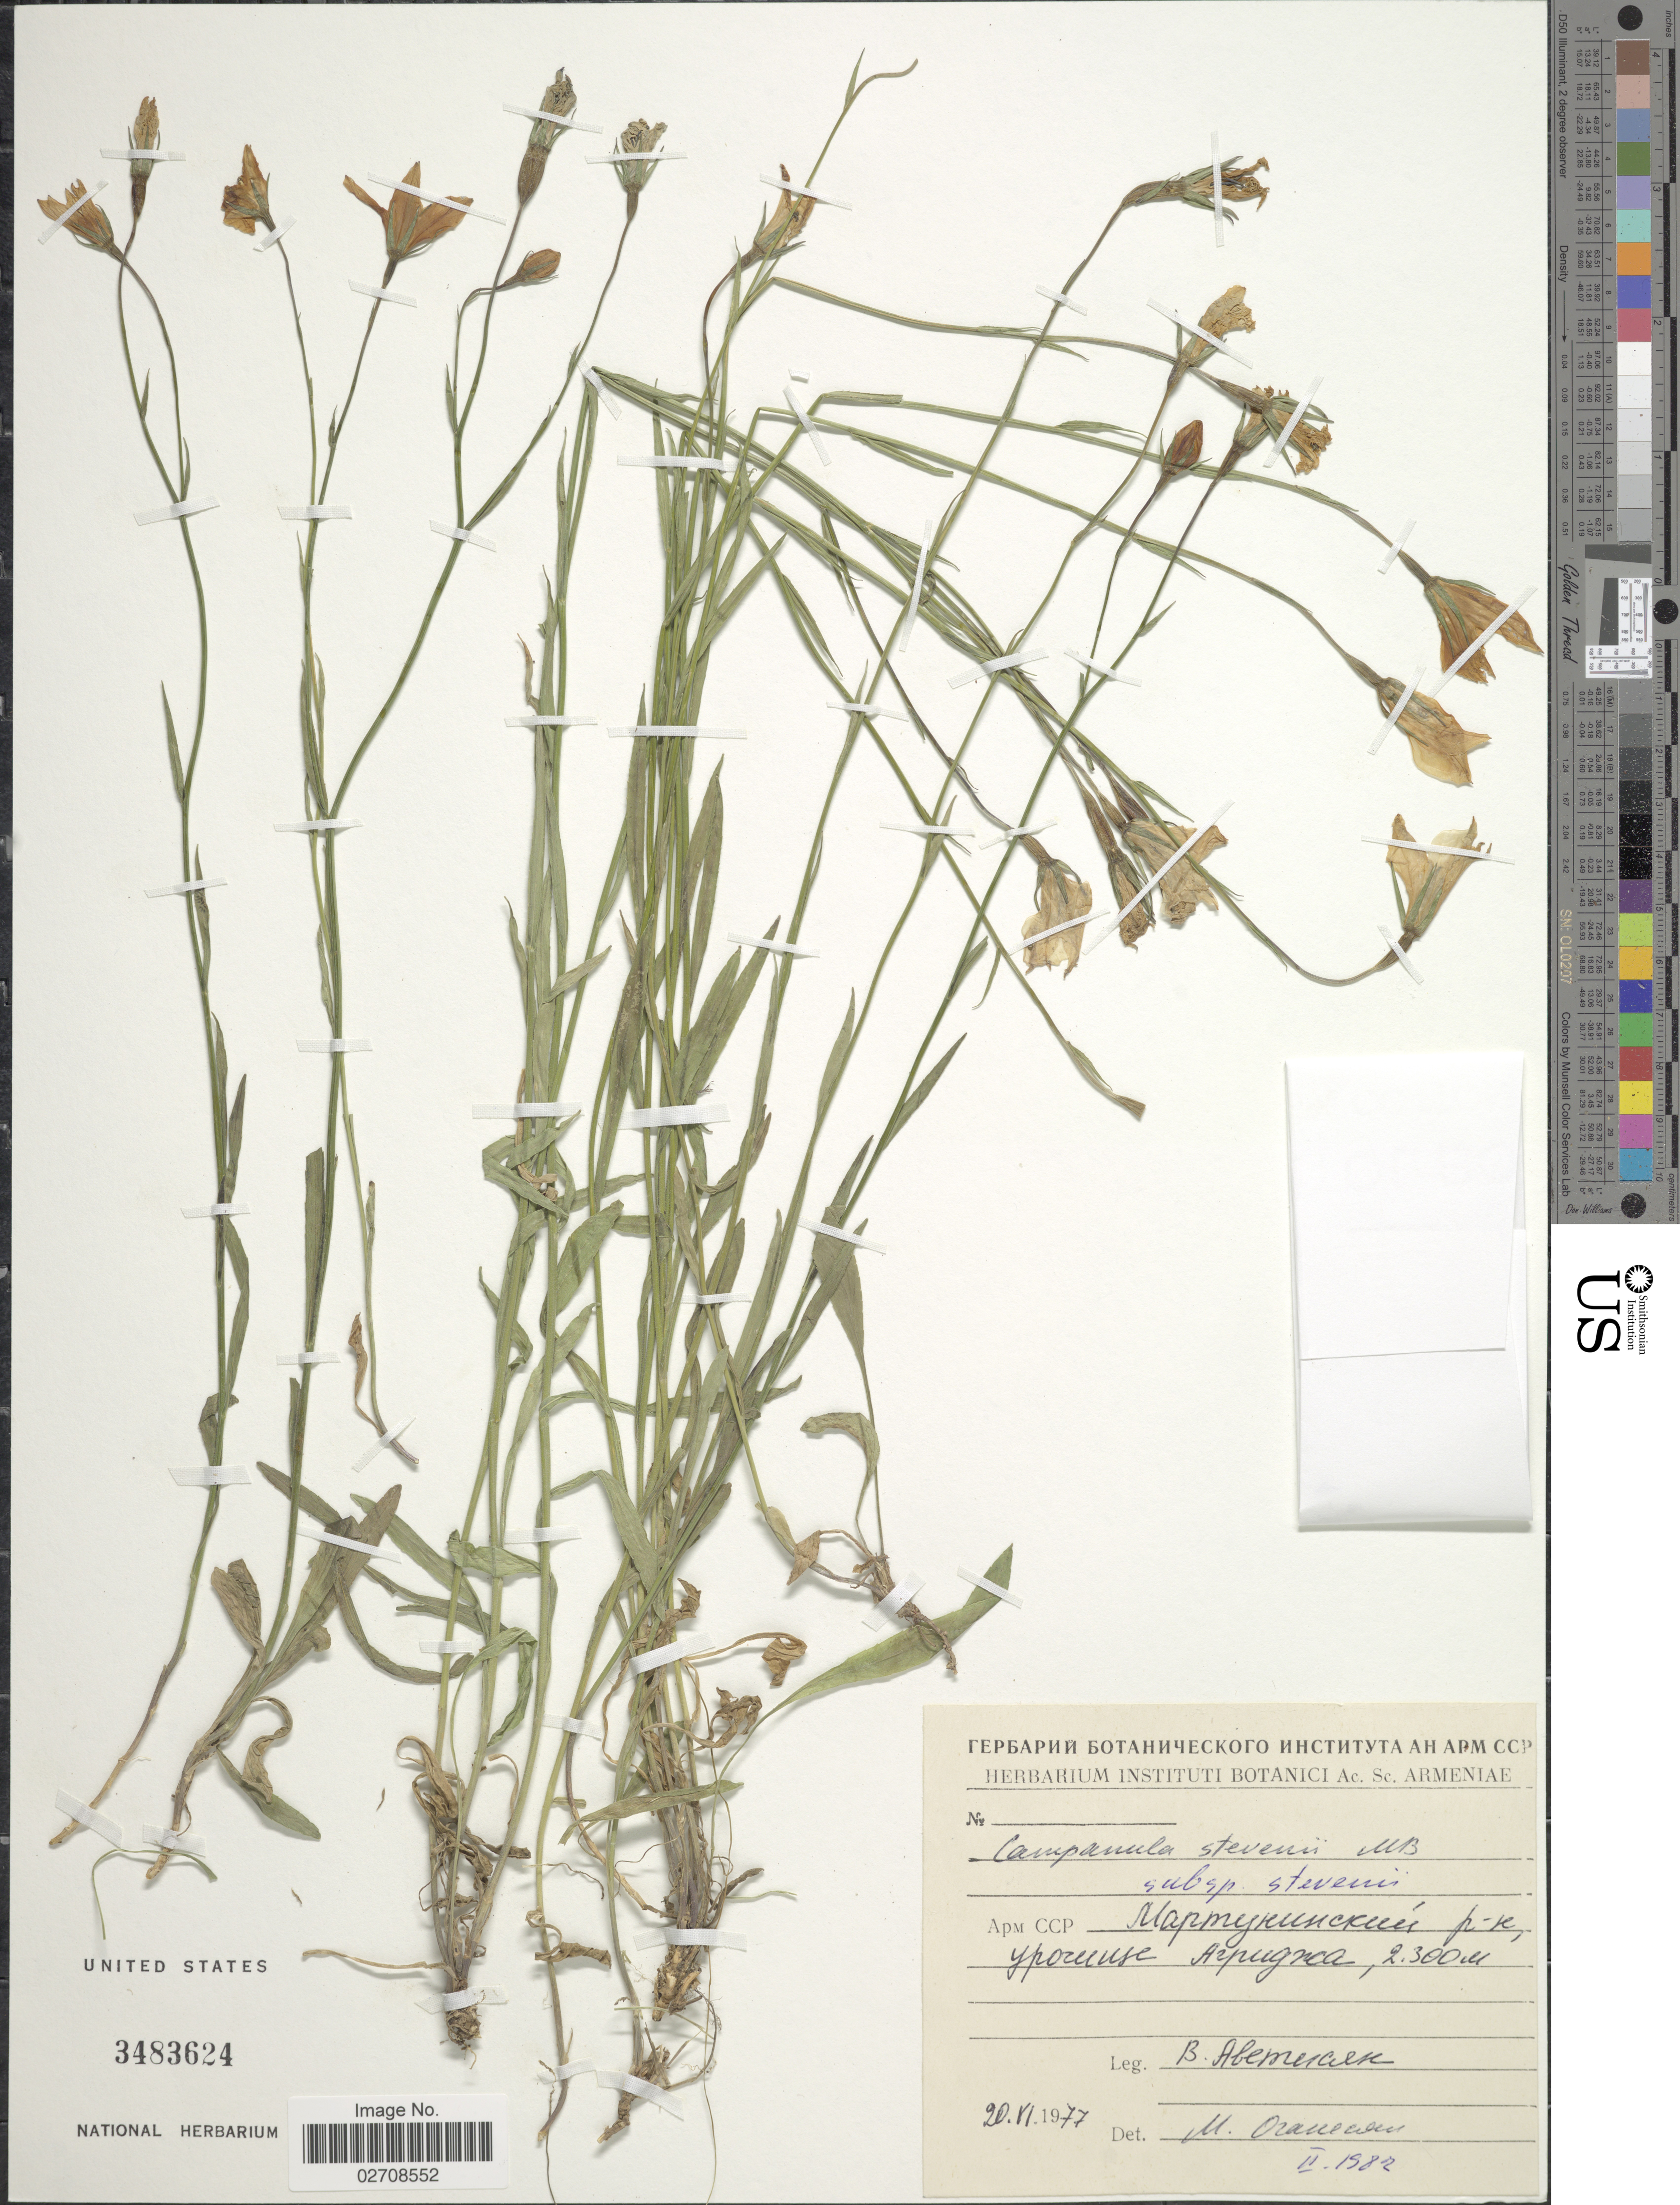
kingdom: Plantae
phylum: Tracheophyta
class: Magnoliopsida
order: Asterales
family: Campanulaceae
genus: Campanula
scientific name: Campanula stevenii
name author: M. Bieb.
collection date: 1977-06-20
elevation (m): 2300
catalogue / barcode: US 3483624